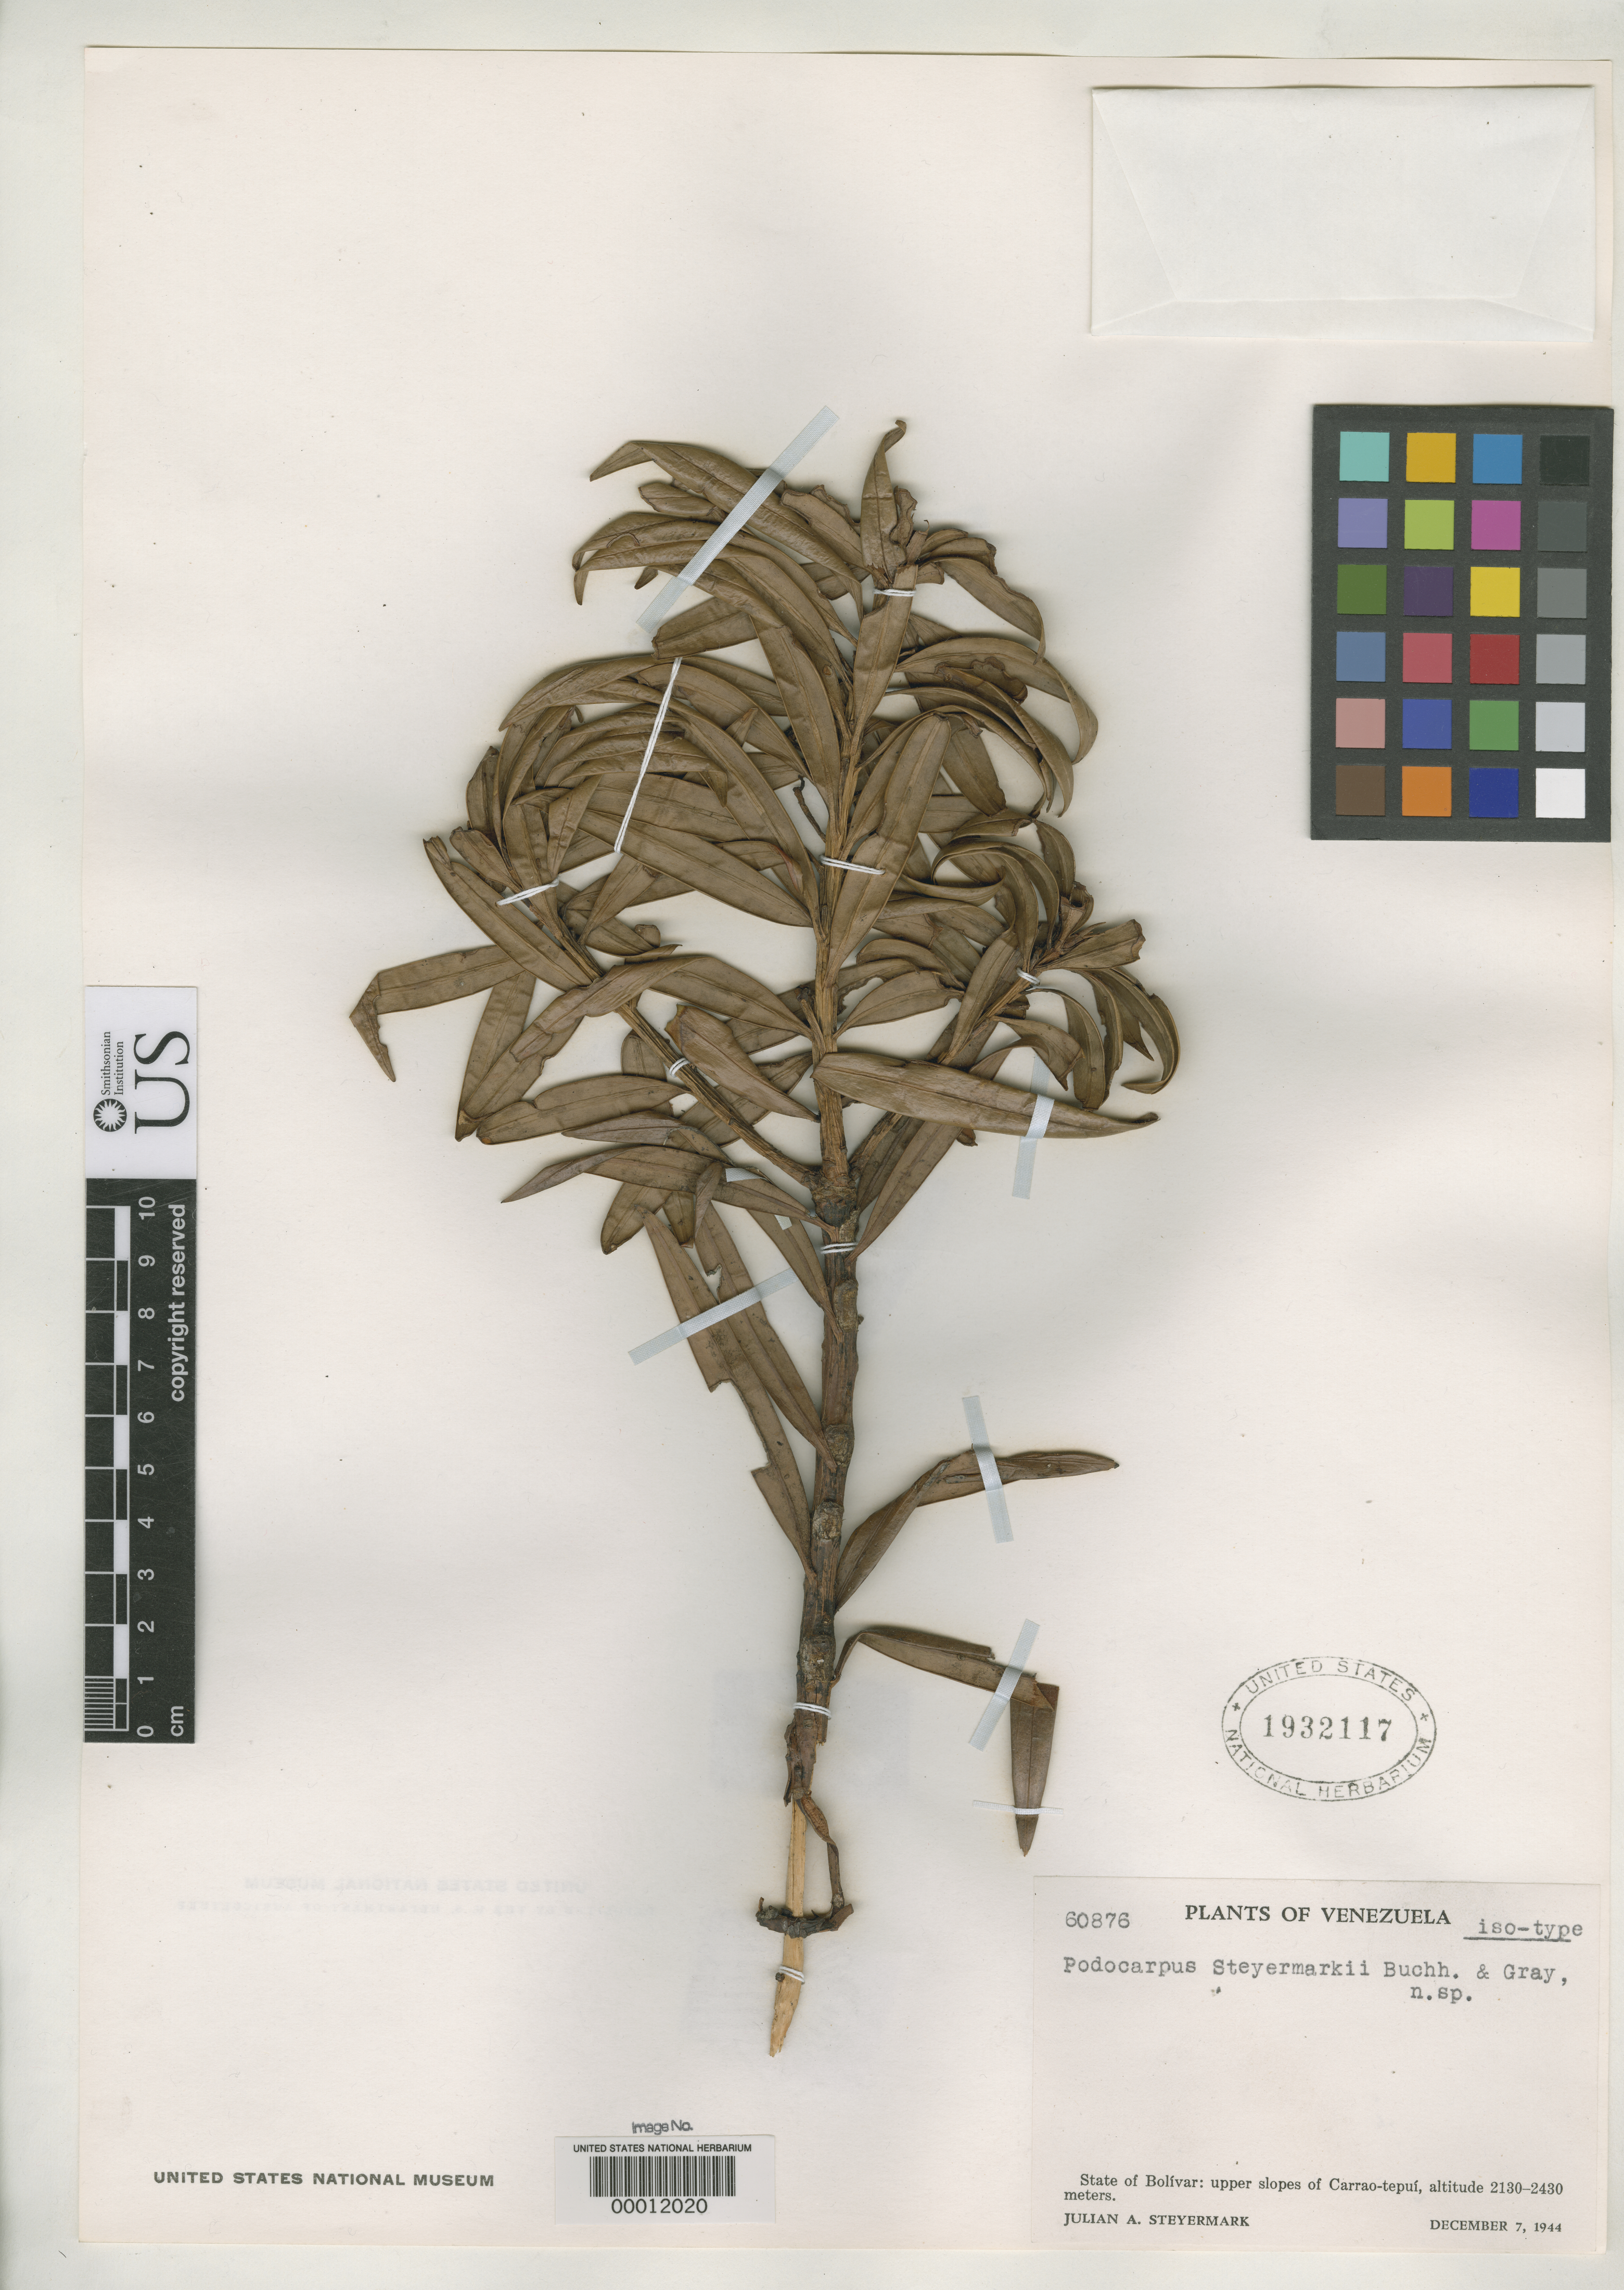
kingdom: Plantae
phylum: Tracheophyta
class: Pinopsida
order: Pinales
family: Podocarpaceae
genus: Podocarpus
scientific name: Podocarpus steyermarkii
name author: J. Buchholz & N.E. Gray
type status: Isotype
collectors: J. Steyermark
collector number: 60876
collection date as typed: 07 Dec 1944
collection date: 1944-12-07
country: Venezuela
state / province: Bolivar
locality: Cerro-tepui.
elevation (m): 2130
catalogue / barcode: US 1932117